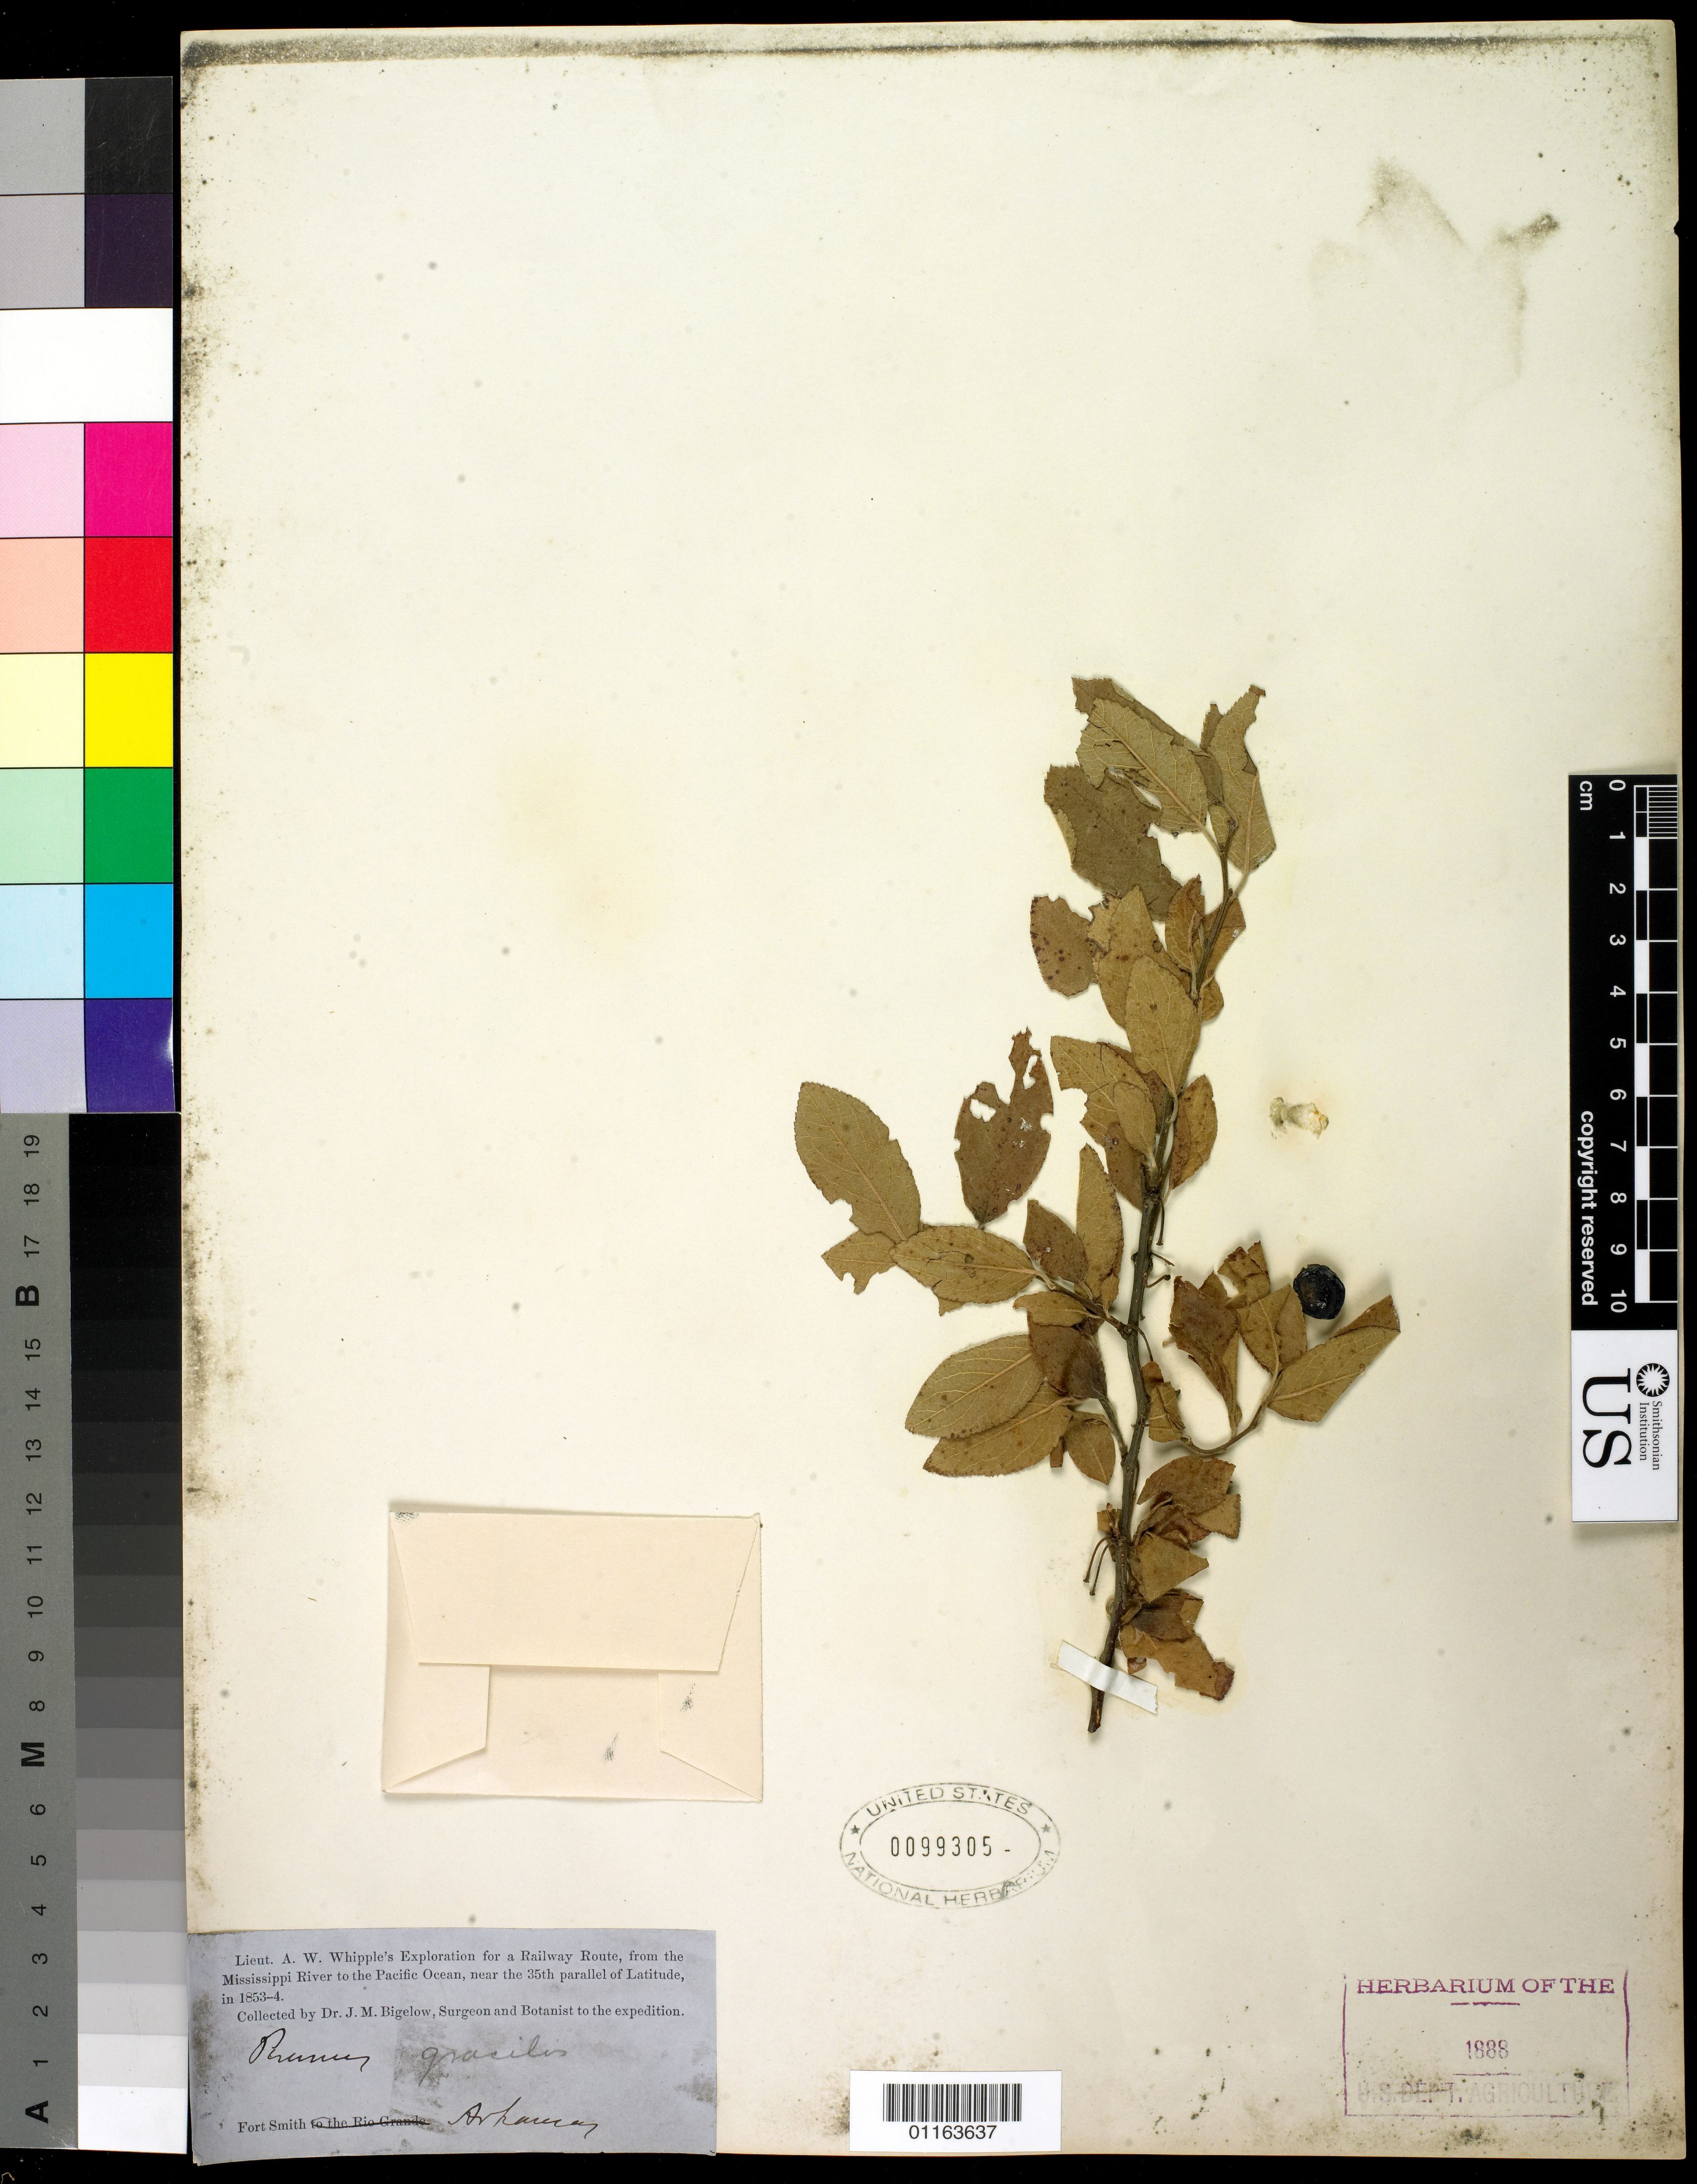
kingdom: Plantae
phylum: Tracheophyta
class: Magnoliopsida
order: Rosales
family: Rosaceae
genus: Prunus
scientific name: Prunus gracilis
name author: Engelm. & A. Gray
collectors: J. M. Bigelow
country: United States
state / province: Arkansas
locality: Fort Smith.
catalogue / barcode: US 99305